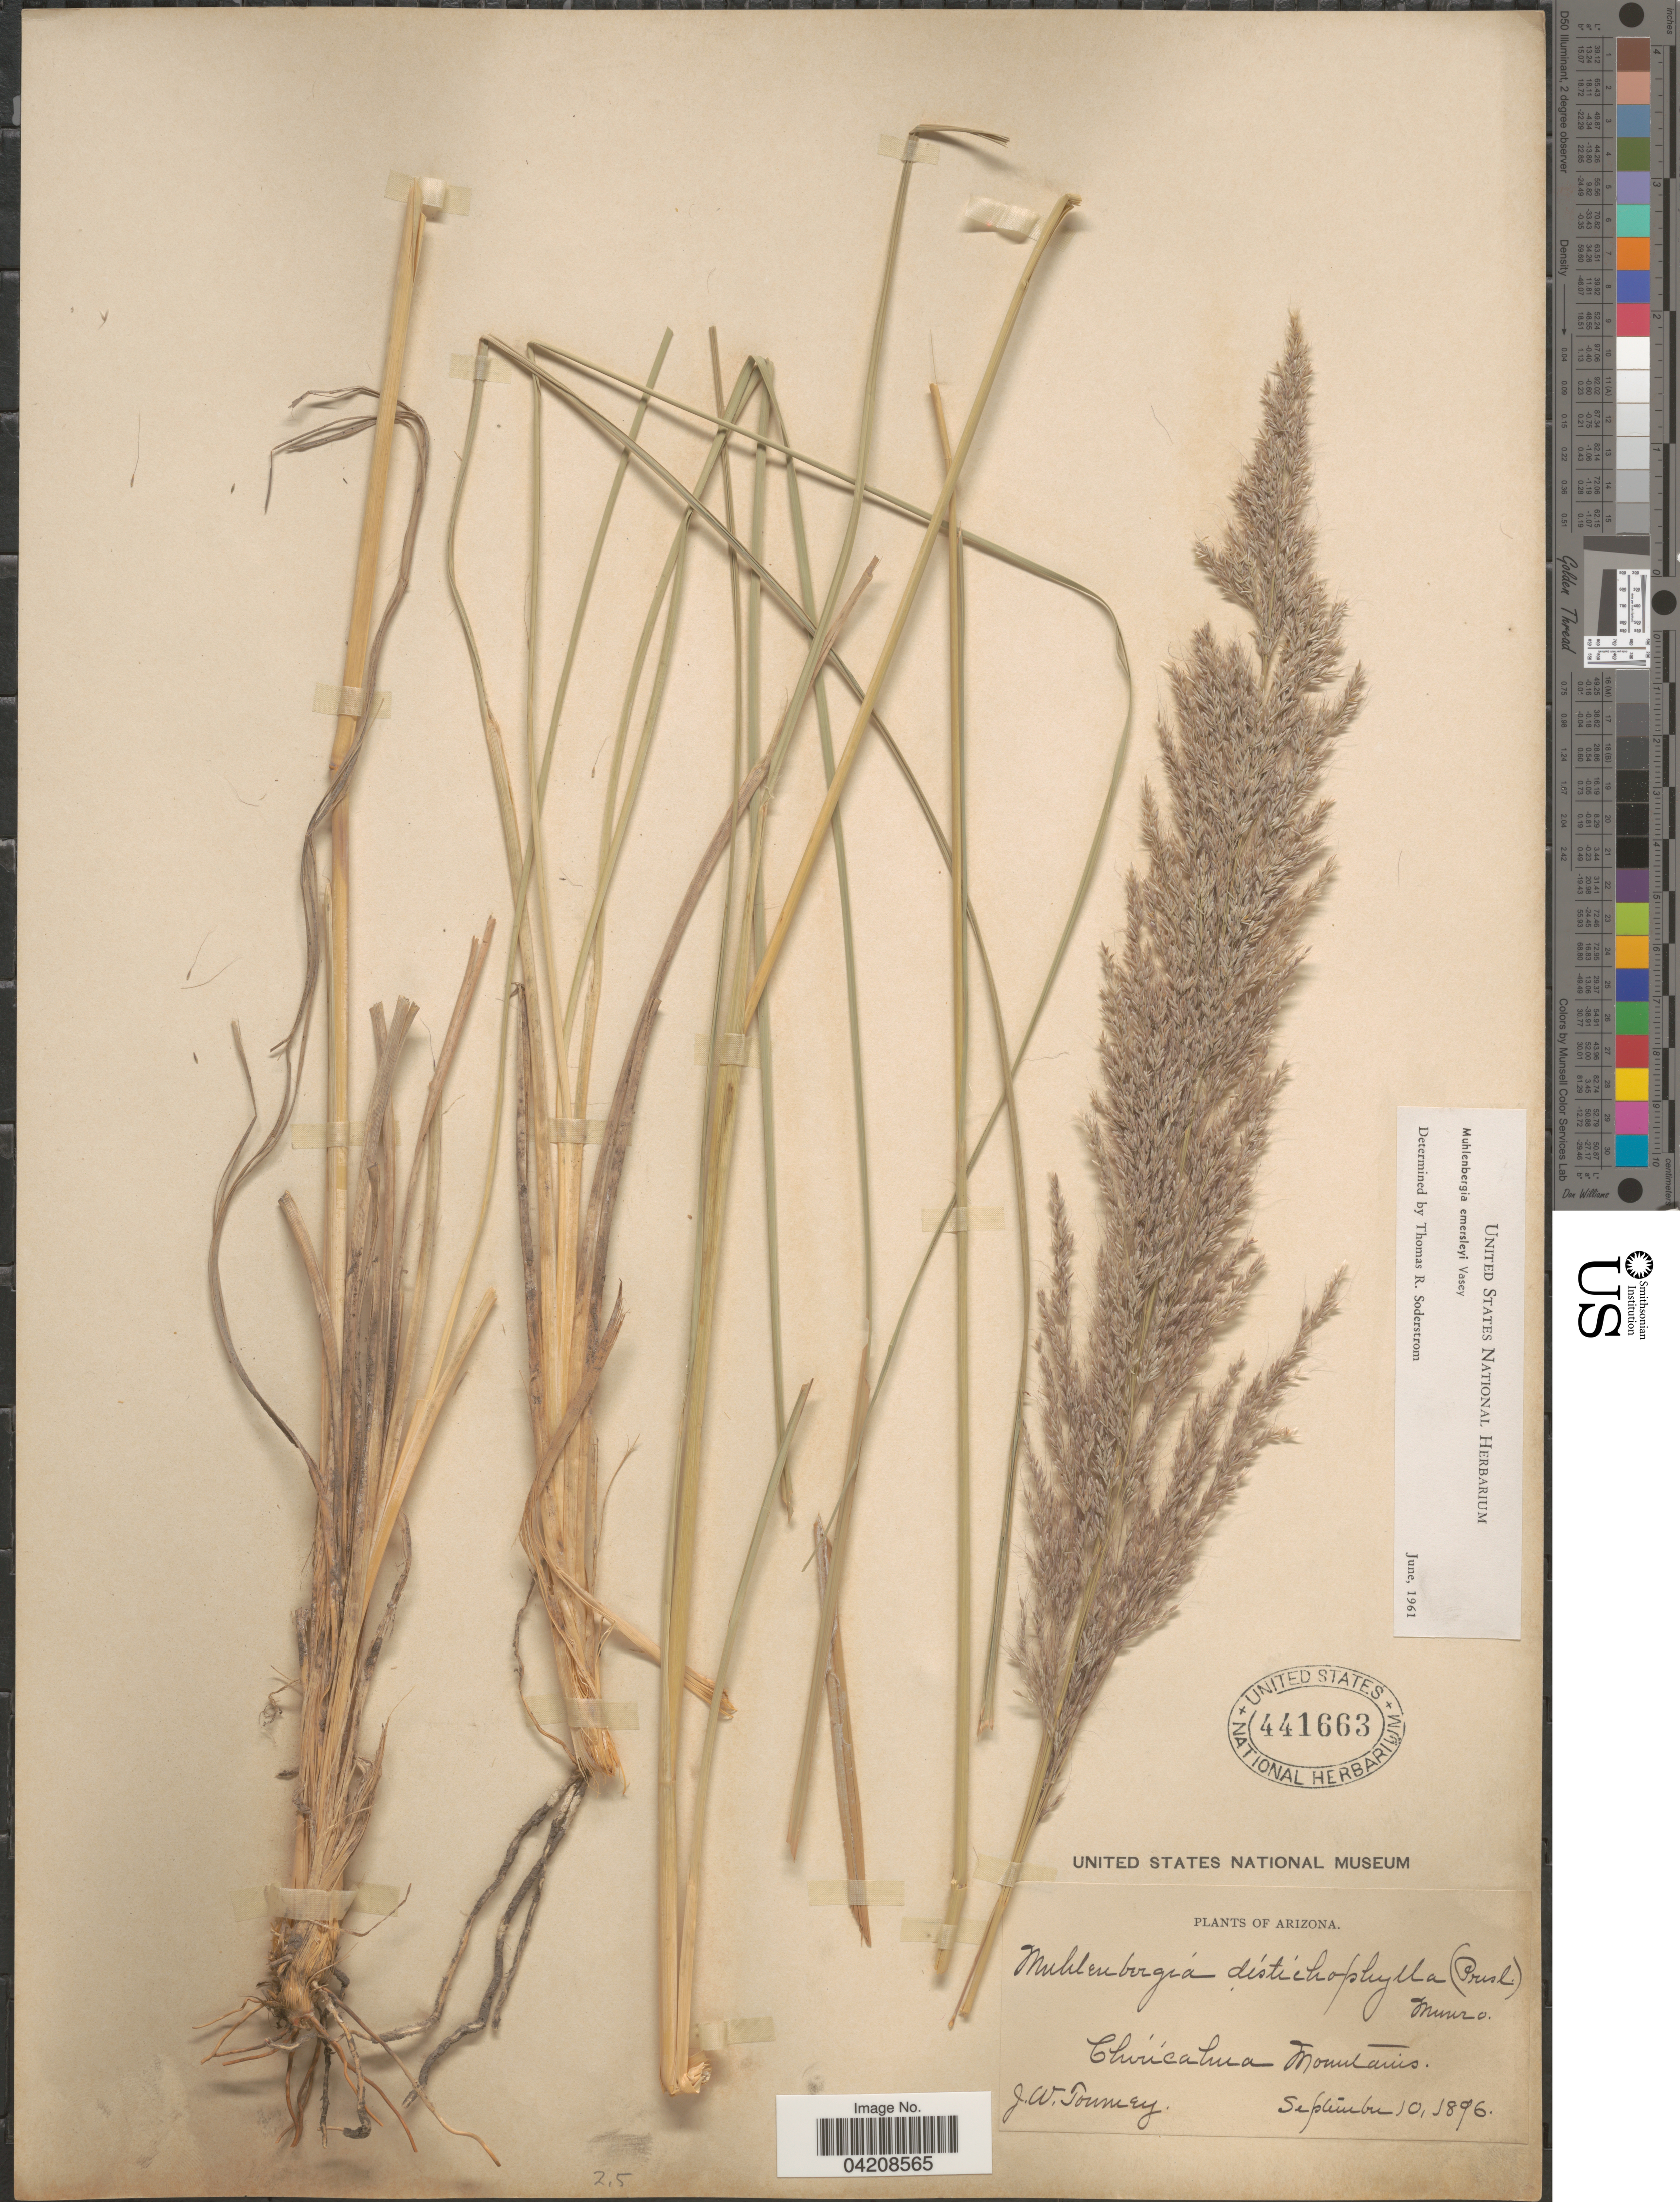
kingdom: Plantae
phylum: Tracheophyta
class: Liliopsida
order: Poales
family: Poaceae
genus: Muhlenbergia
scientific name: Muhlenbergia emersleyi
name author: Vasey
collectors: J. W. Toumey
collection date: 1896-09-10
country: United States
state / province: Arizona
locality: Chiricahua Mountains.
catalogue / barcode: US 441663